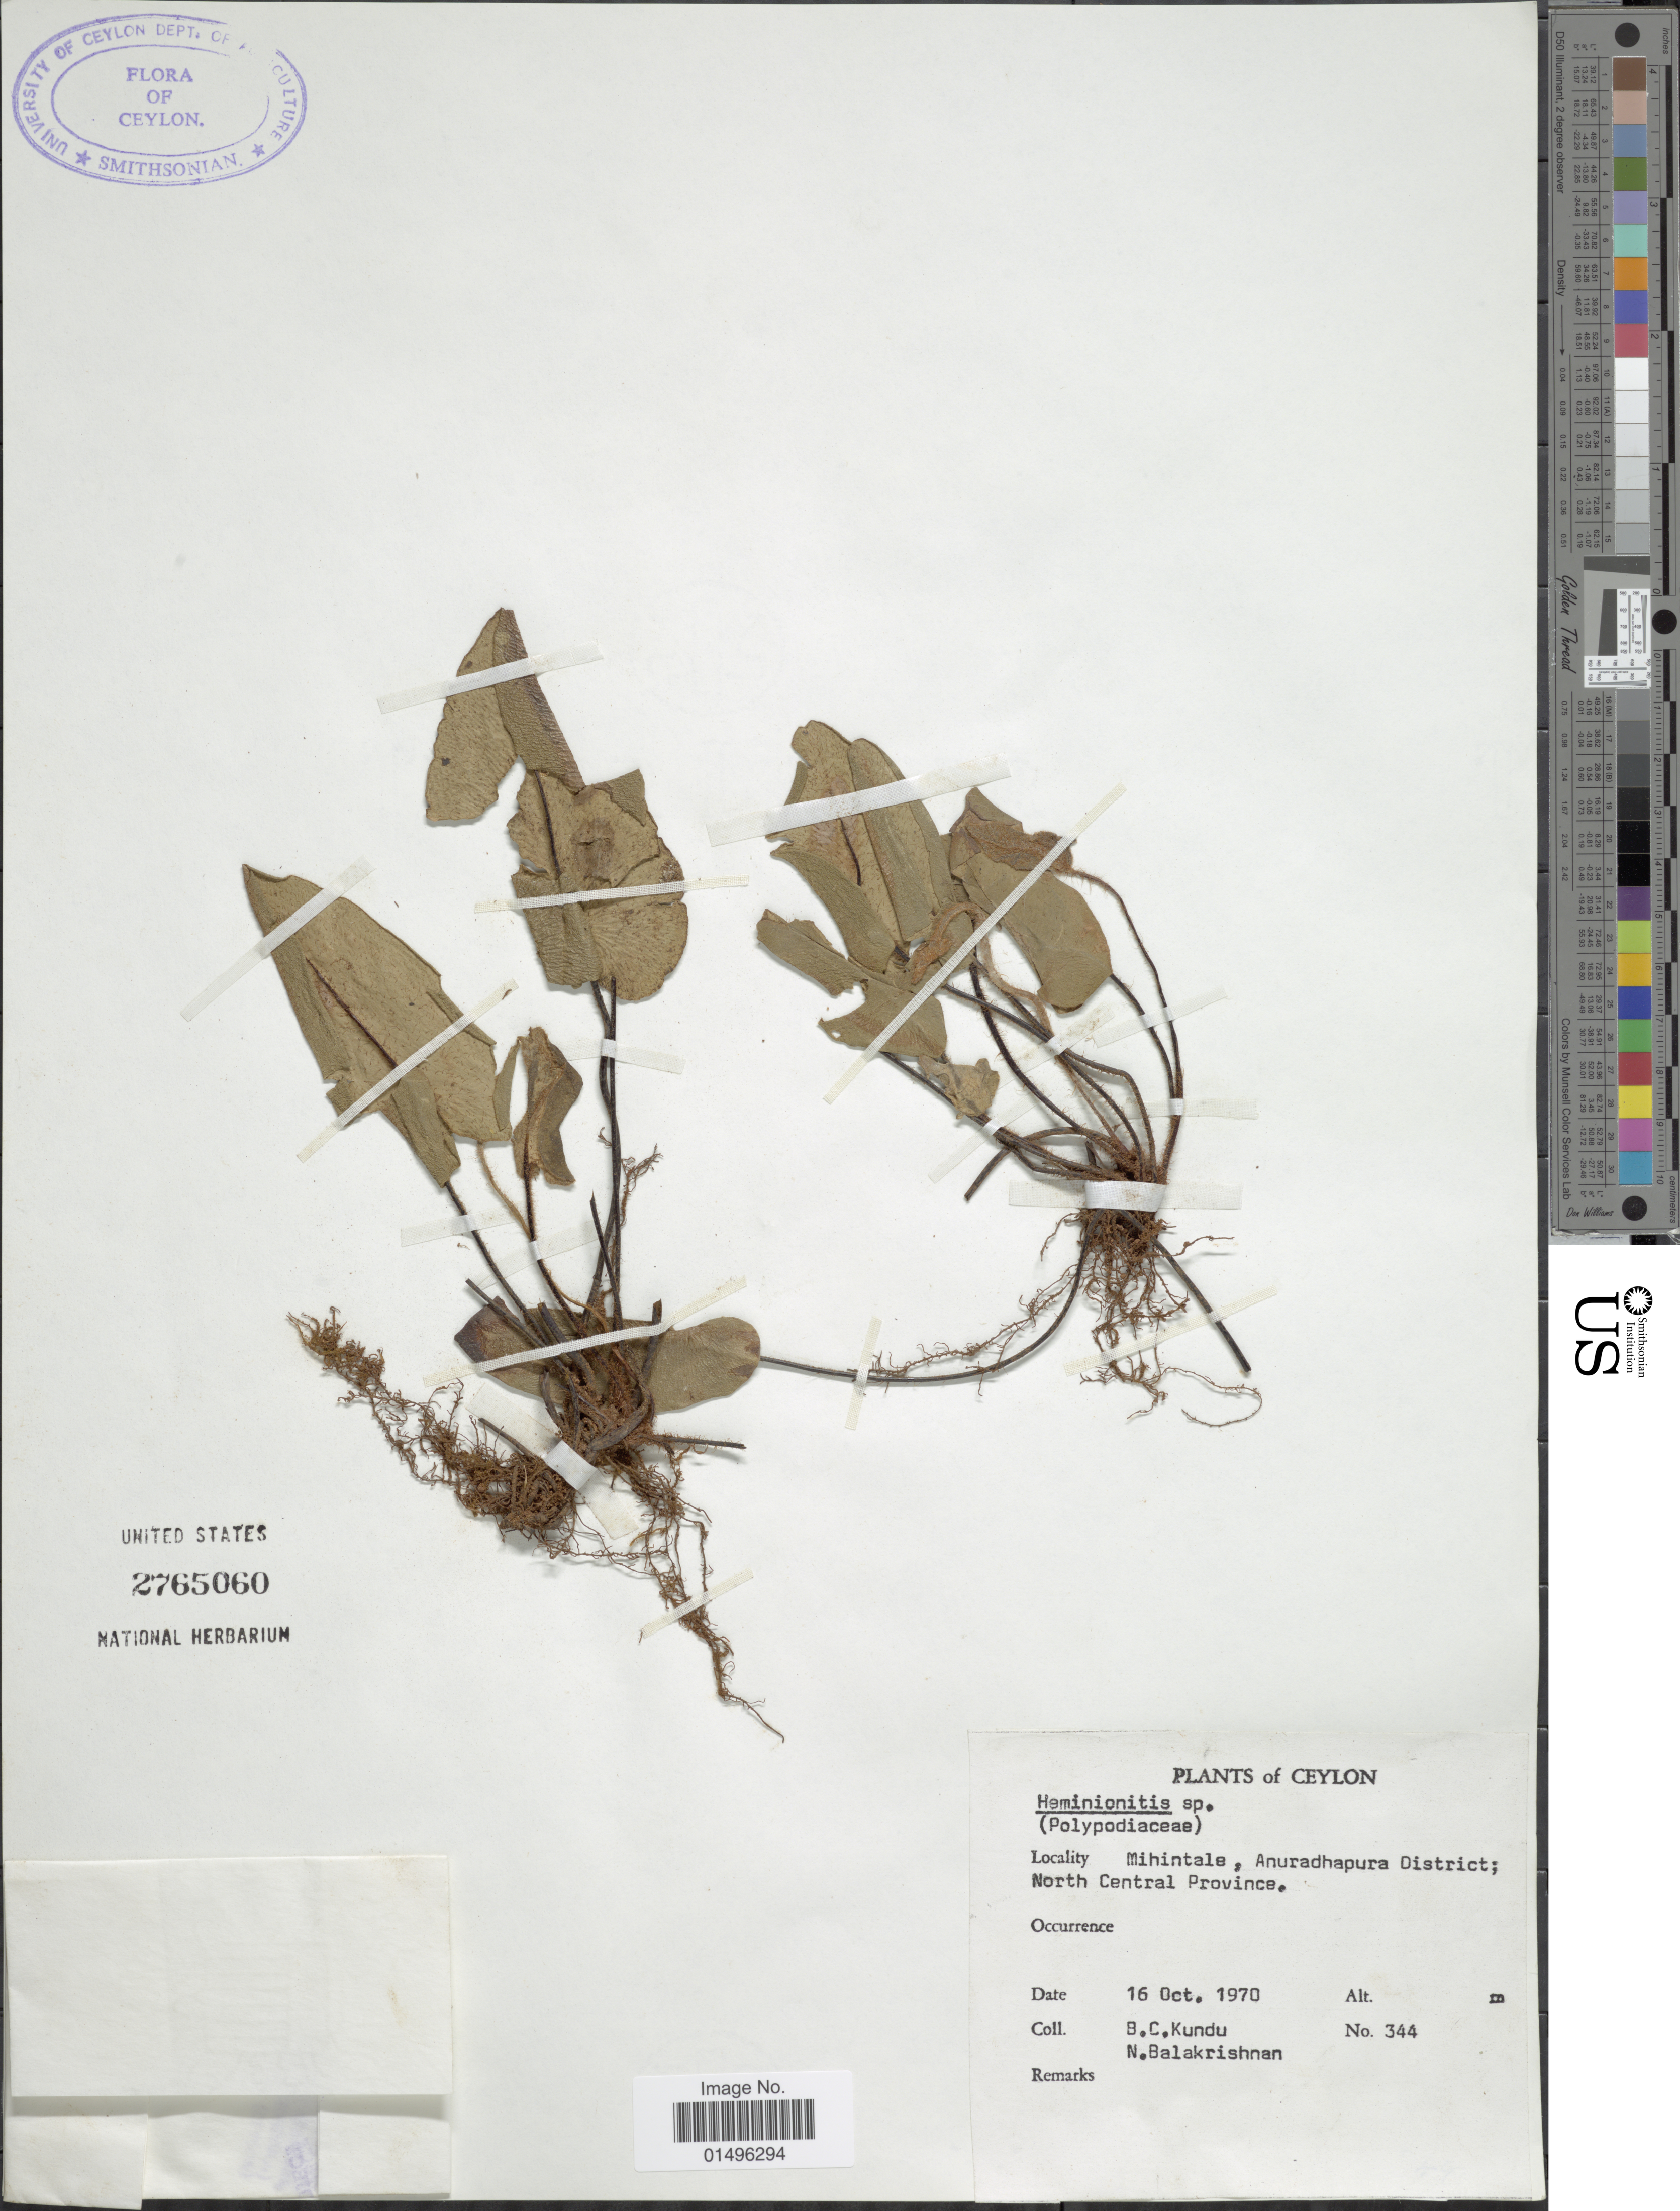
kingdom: Plantae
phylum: Tracheophyta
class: Polypodiopsida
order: Polypodiales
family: Pteridaceae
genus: Parahemionitis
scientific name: Parahemionitis cordata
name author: (Roxb. ex Hook. & Grev.) Fraser-Jenk.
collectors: B. C. Kundu & N. Balakrishnan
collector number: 344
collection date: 1970-10-16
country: Sri Lanka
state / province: North Central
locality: Ceylon, Mhintale, Anuradhapura District; North Central Province,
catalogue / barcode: US 2765060